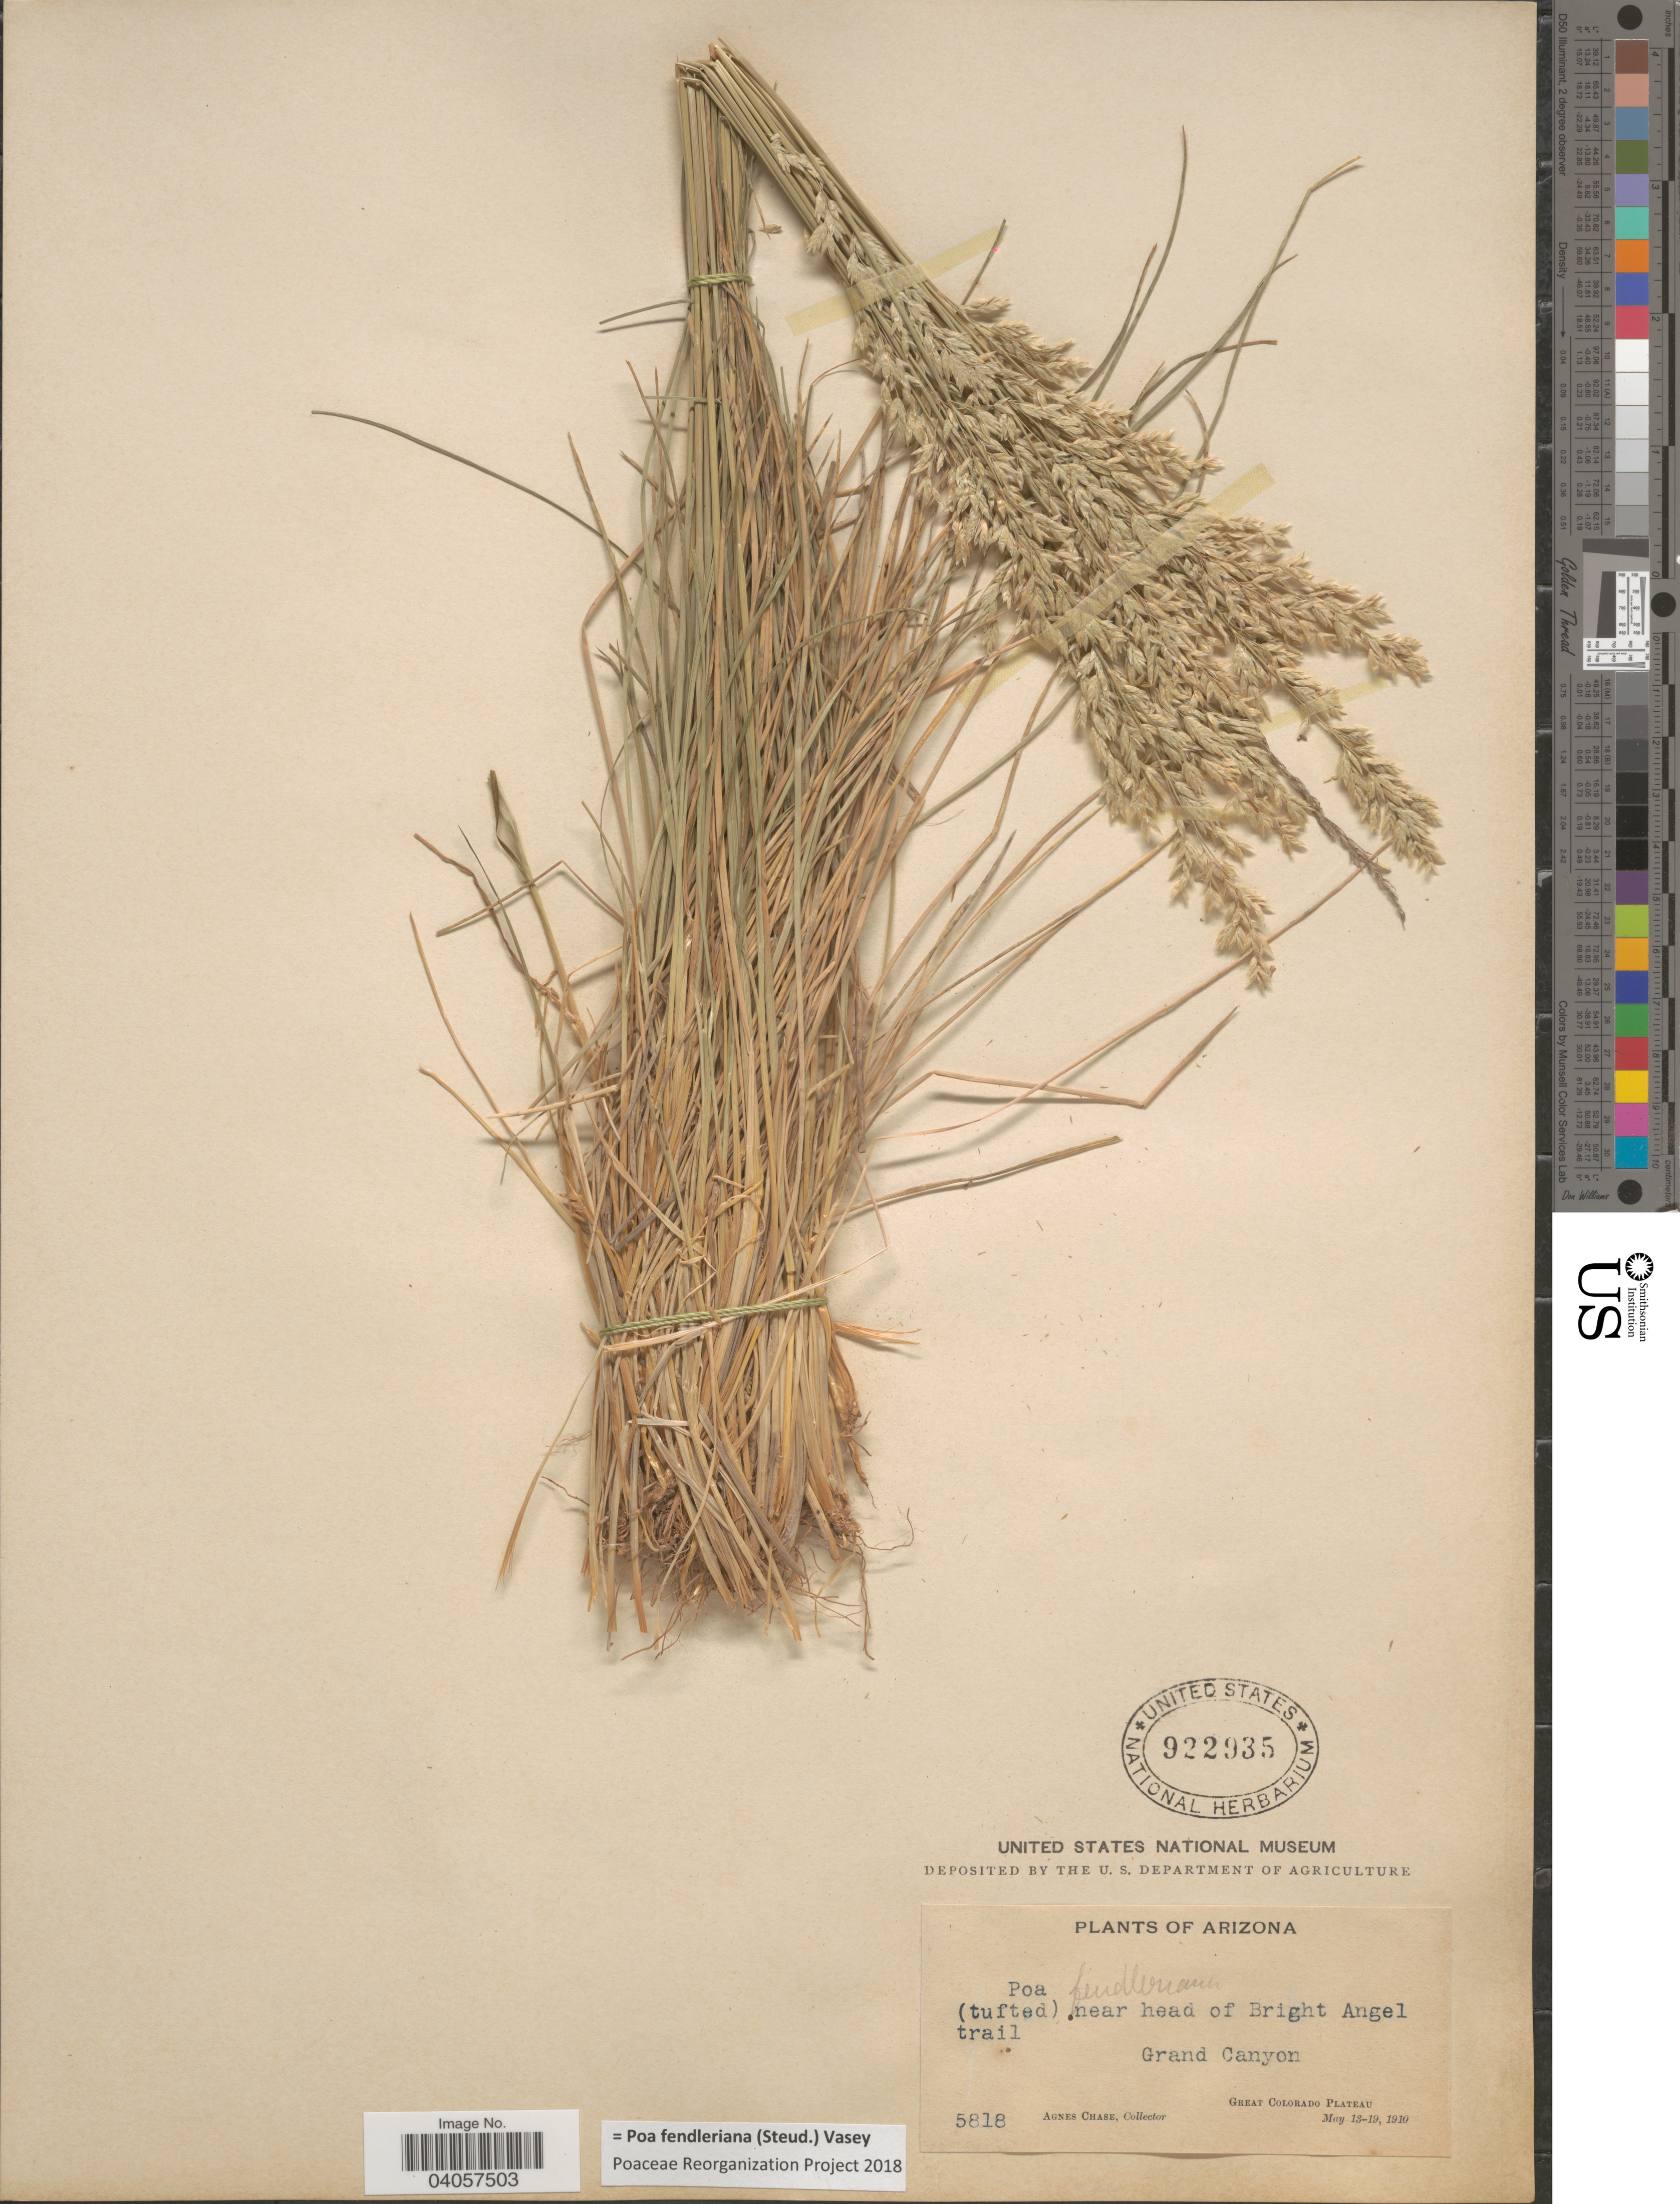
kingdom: Plantae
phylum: Tracheophyta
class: Liliopsida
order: Poales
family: Poaceae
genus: Poa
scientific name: Poa fendleriana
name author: (Steud.) Vasey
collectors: A. Chase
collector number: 5818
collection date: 1910-05-13/1910-05-19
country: United States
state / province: Arizona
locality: Near head of Bright Angel trail. Grand Canyon. Great Colorado Plateau.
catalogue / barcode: US 922935